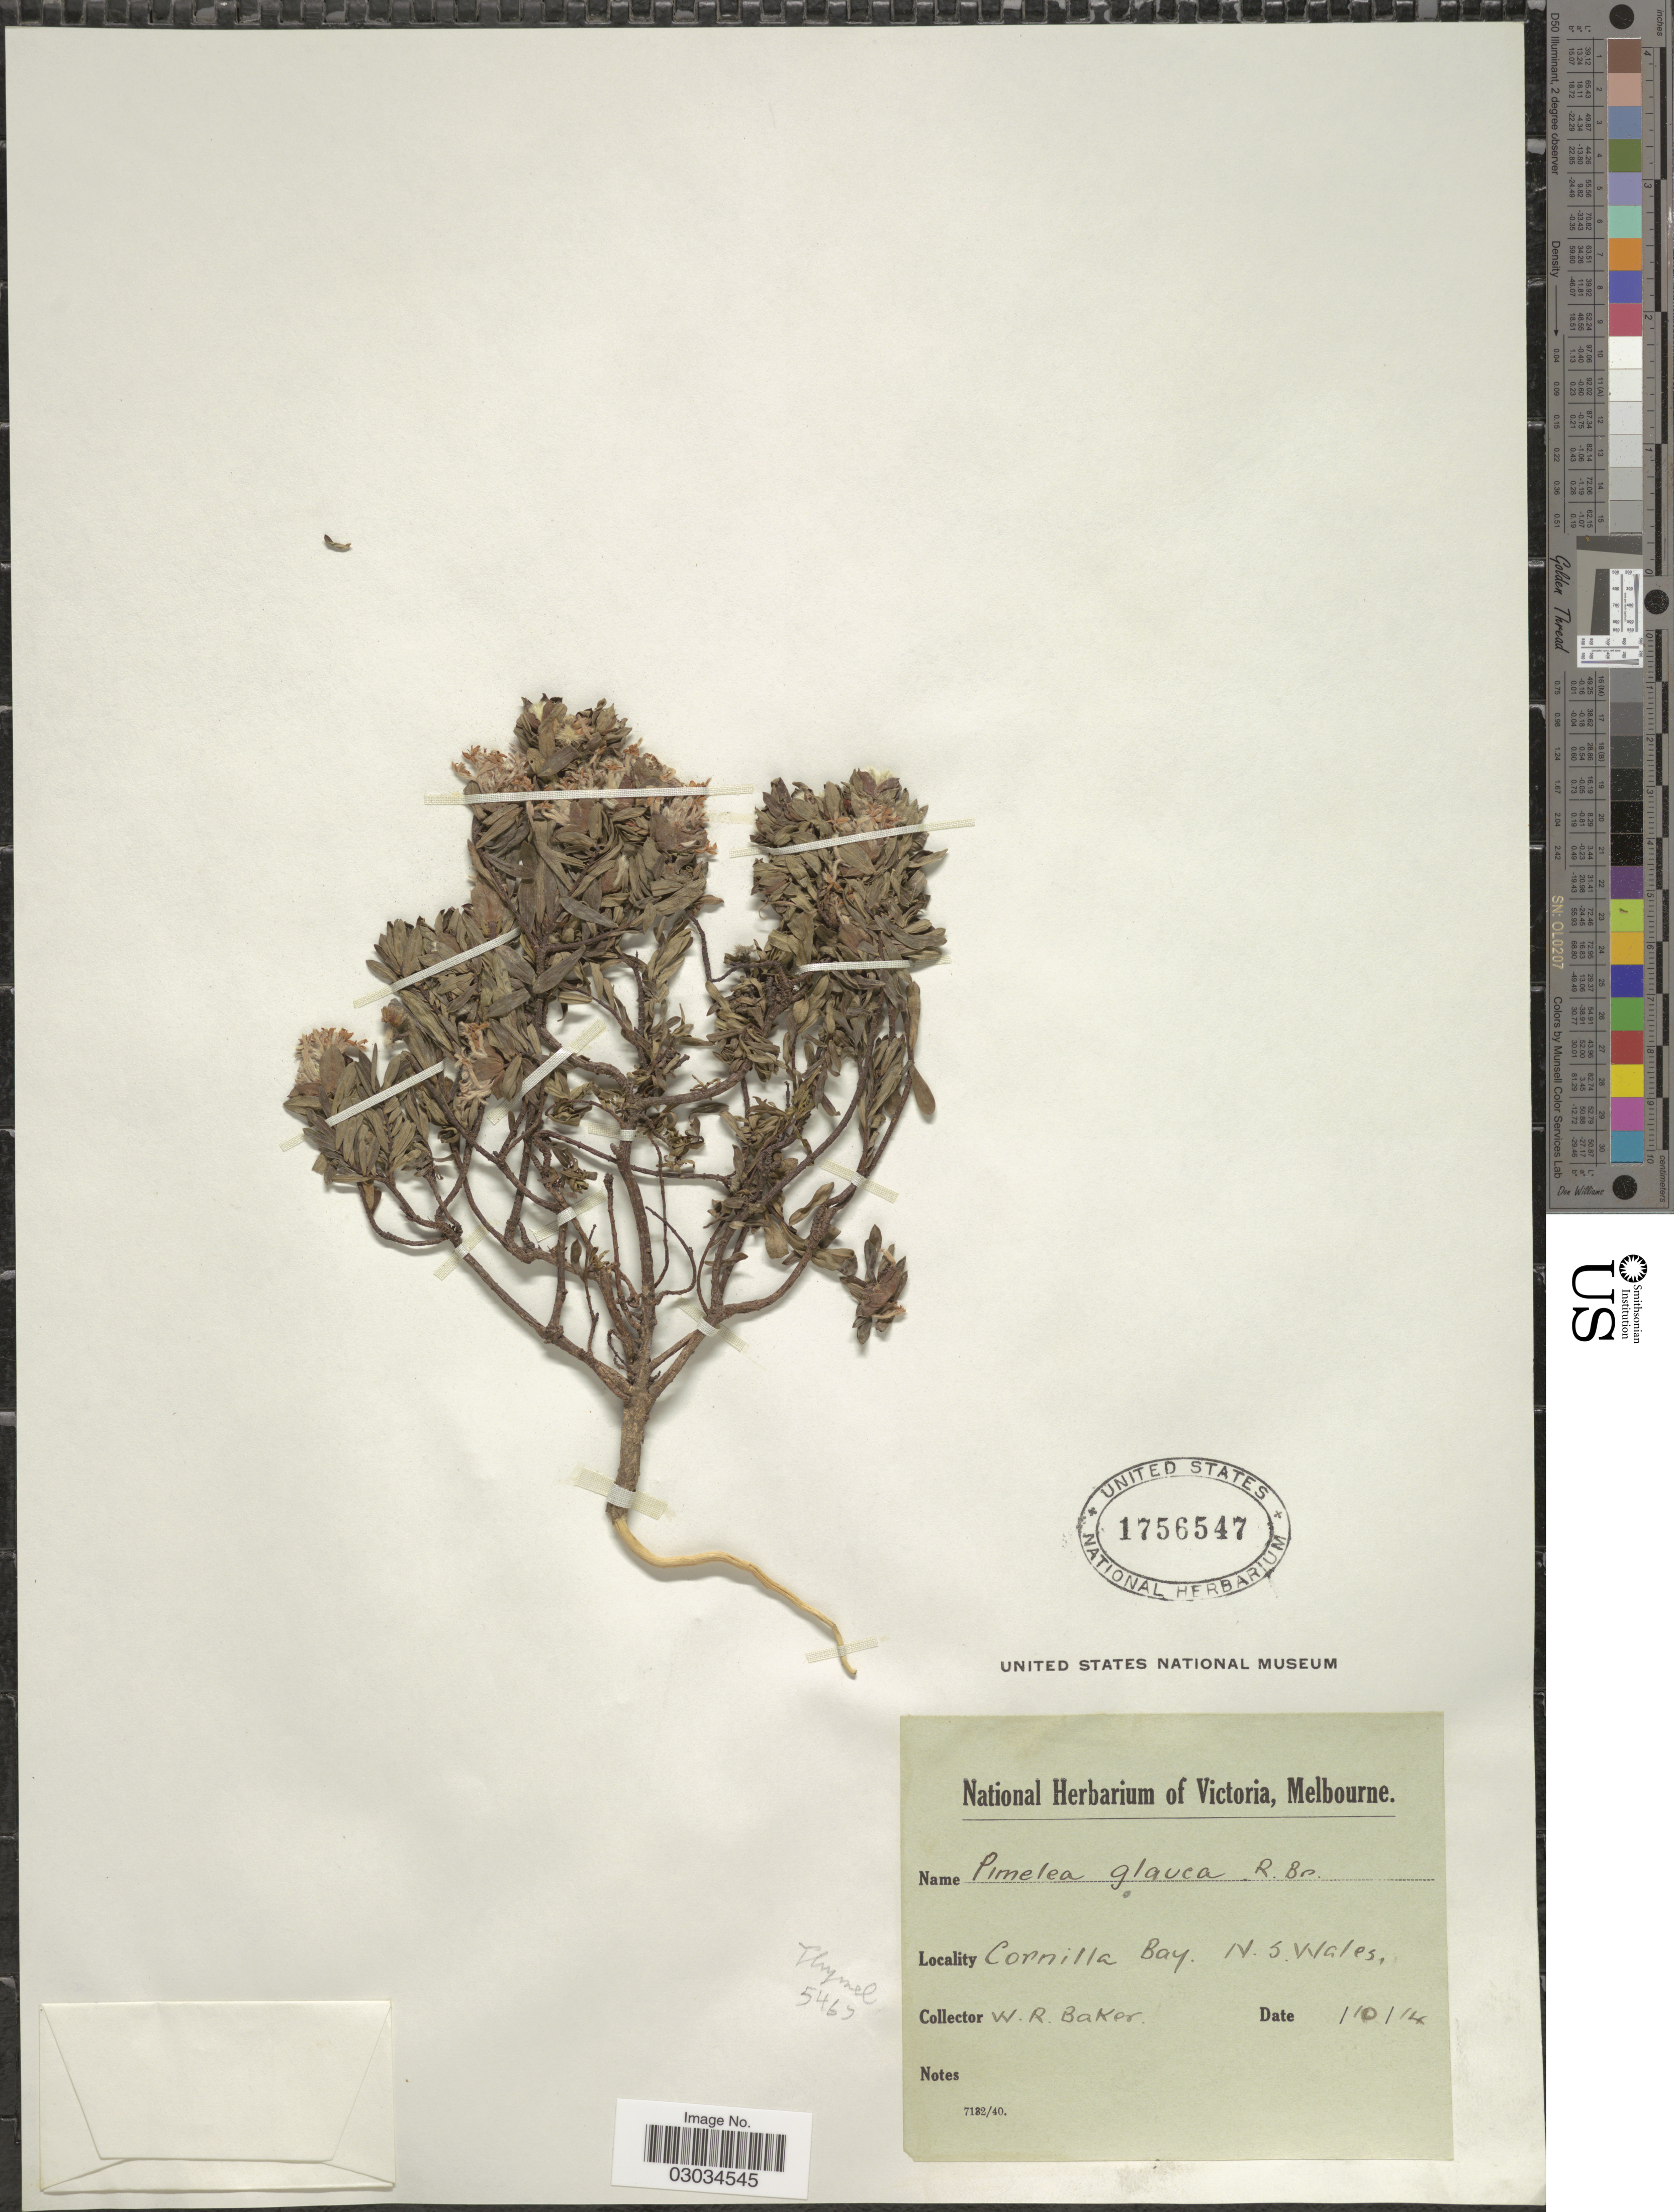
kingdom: Plantae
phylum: Tracheophyta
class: Magnoliopsida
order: Malvales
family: Thymelaeaceae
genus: Pimelea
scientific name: Pimelea glauca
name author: R. Br.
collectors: W. Baker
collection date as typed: Transcribed d/m/y: /10/14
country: Australia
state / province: New South Wales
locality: Cornilla Bay. N.S. Wales.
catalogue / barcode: US 1756547